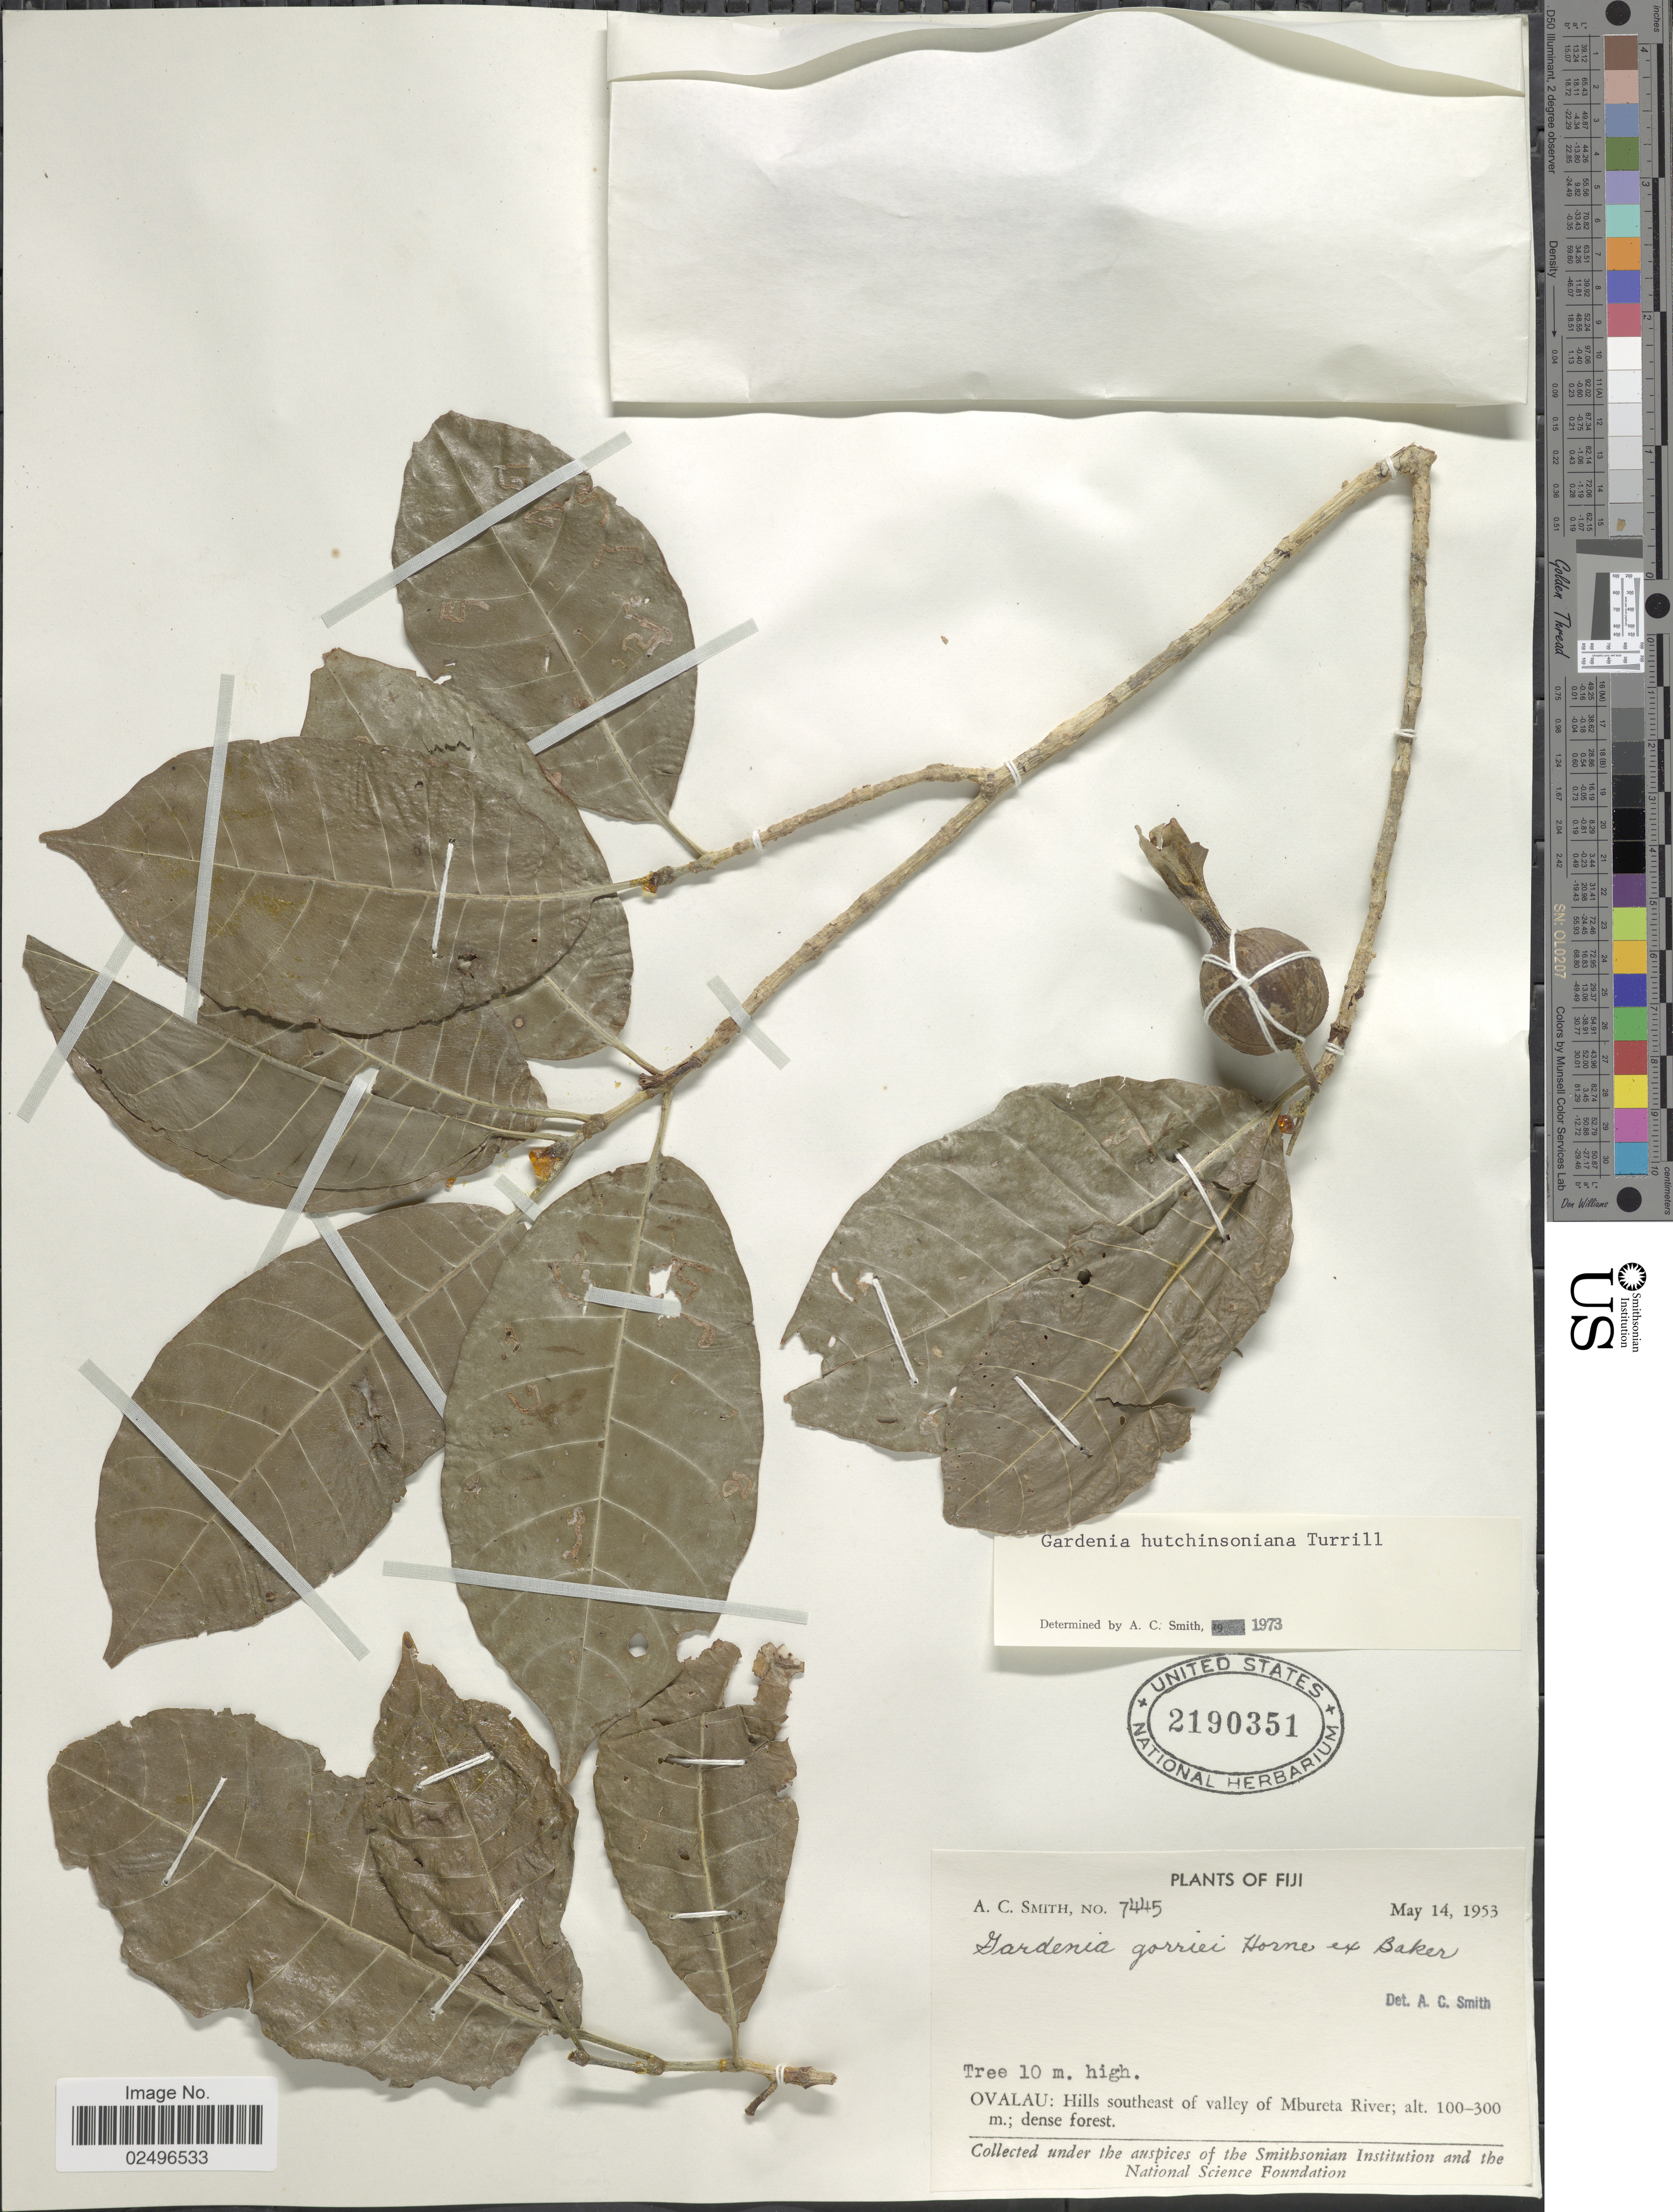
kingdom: Plantae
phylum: Tracheophyta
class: Magnoliopsida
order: Gentianales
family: Rubiaceae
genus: Gardenia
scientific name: Gardenia hutchinsoniana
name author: Turrill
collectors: A. C. Smith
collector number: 7445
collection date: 1953-05-14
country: Fiji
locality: Ovalau: Hills southeast of Valley of Mbureta River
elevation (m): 100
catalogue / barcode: US 2190351